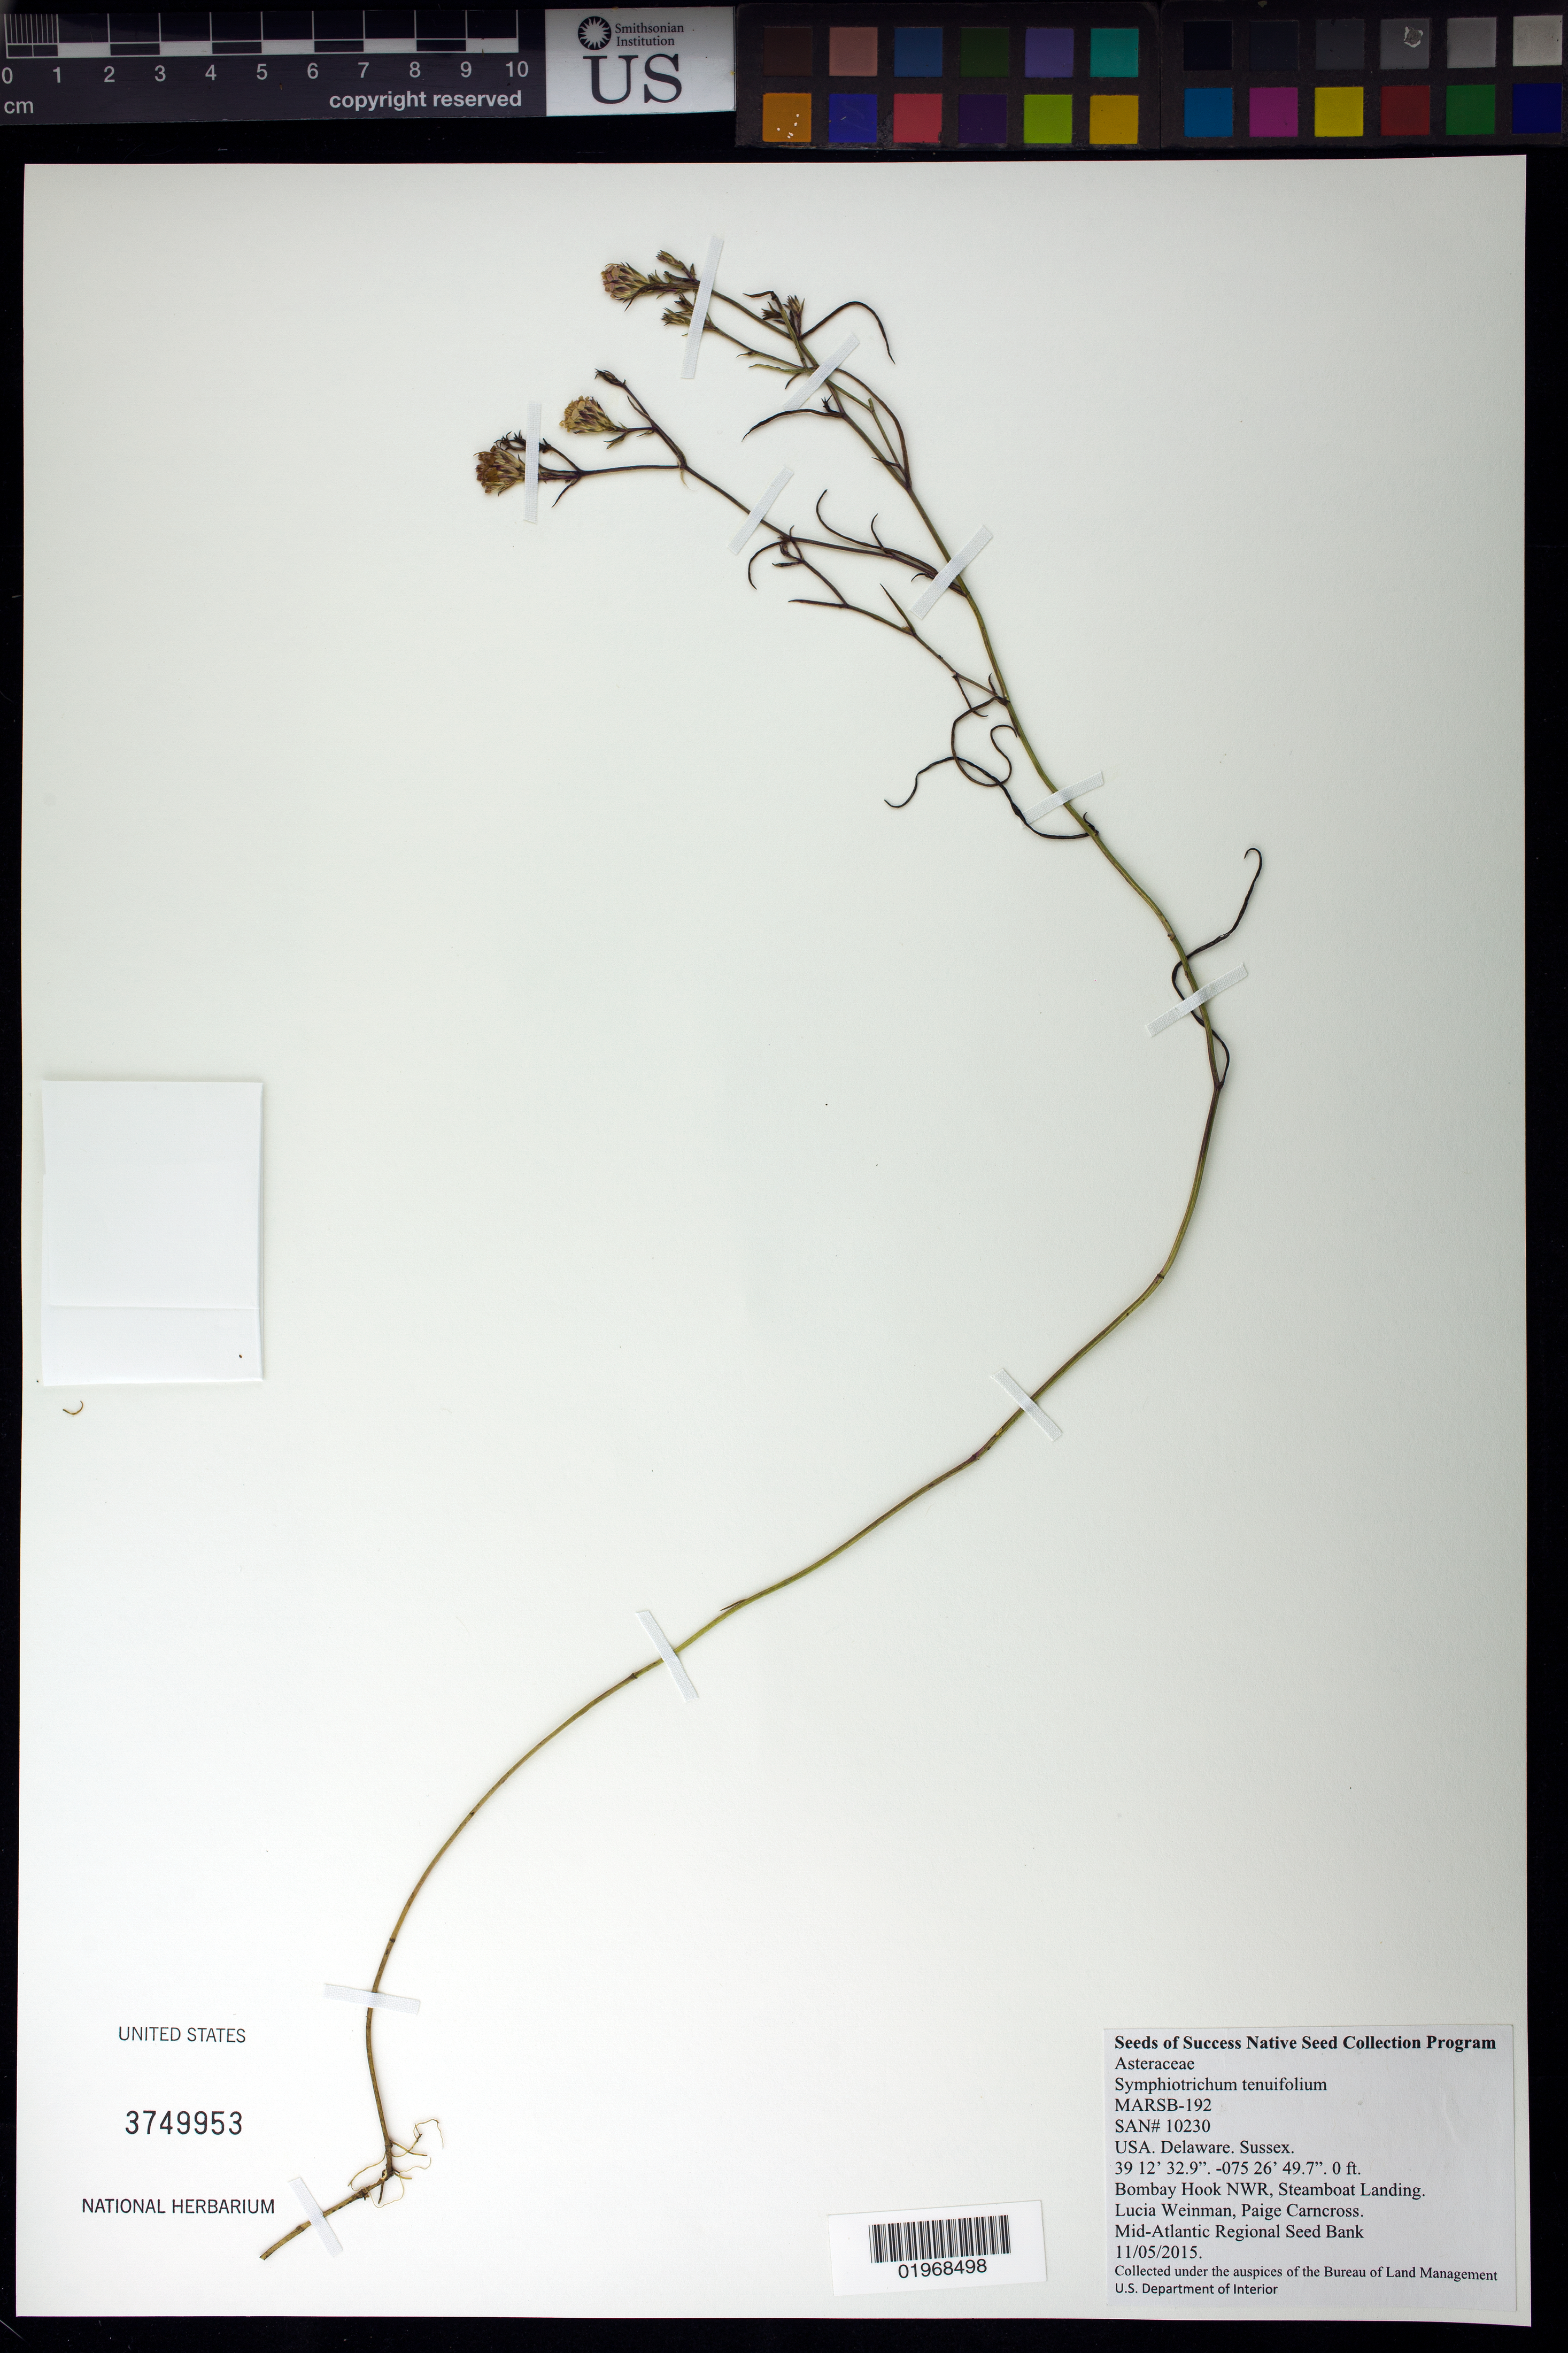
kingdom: Plantae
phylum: Tracheophyta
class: Magnoliopsida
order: Asterales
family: Asteraceae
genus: Symphyotrichum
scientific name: Symphyotrichum tenuifolium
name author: (L.) G.L. Nesom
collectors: L. Weinman & P. Carncross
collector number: MARSB-192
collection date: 2015-11-05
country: United States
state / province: Delaware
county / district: Kent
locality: Bombay Hook National Wildlife Refuge, Steamboat Landing Tract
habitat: Atlantic and Gulf Coast High Salt Marsh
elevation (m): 0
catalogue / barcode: US 3749953